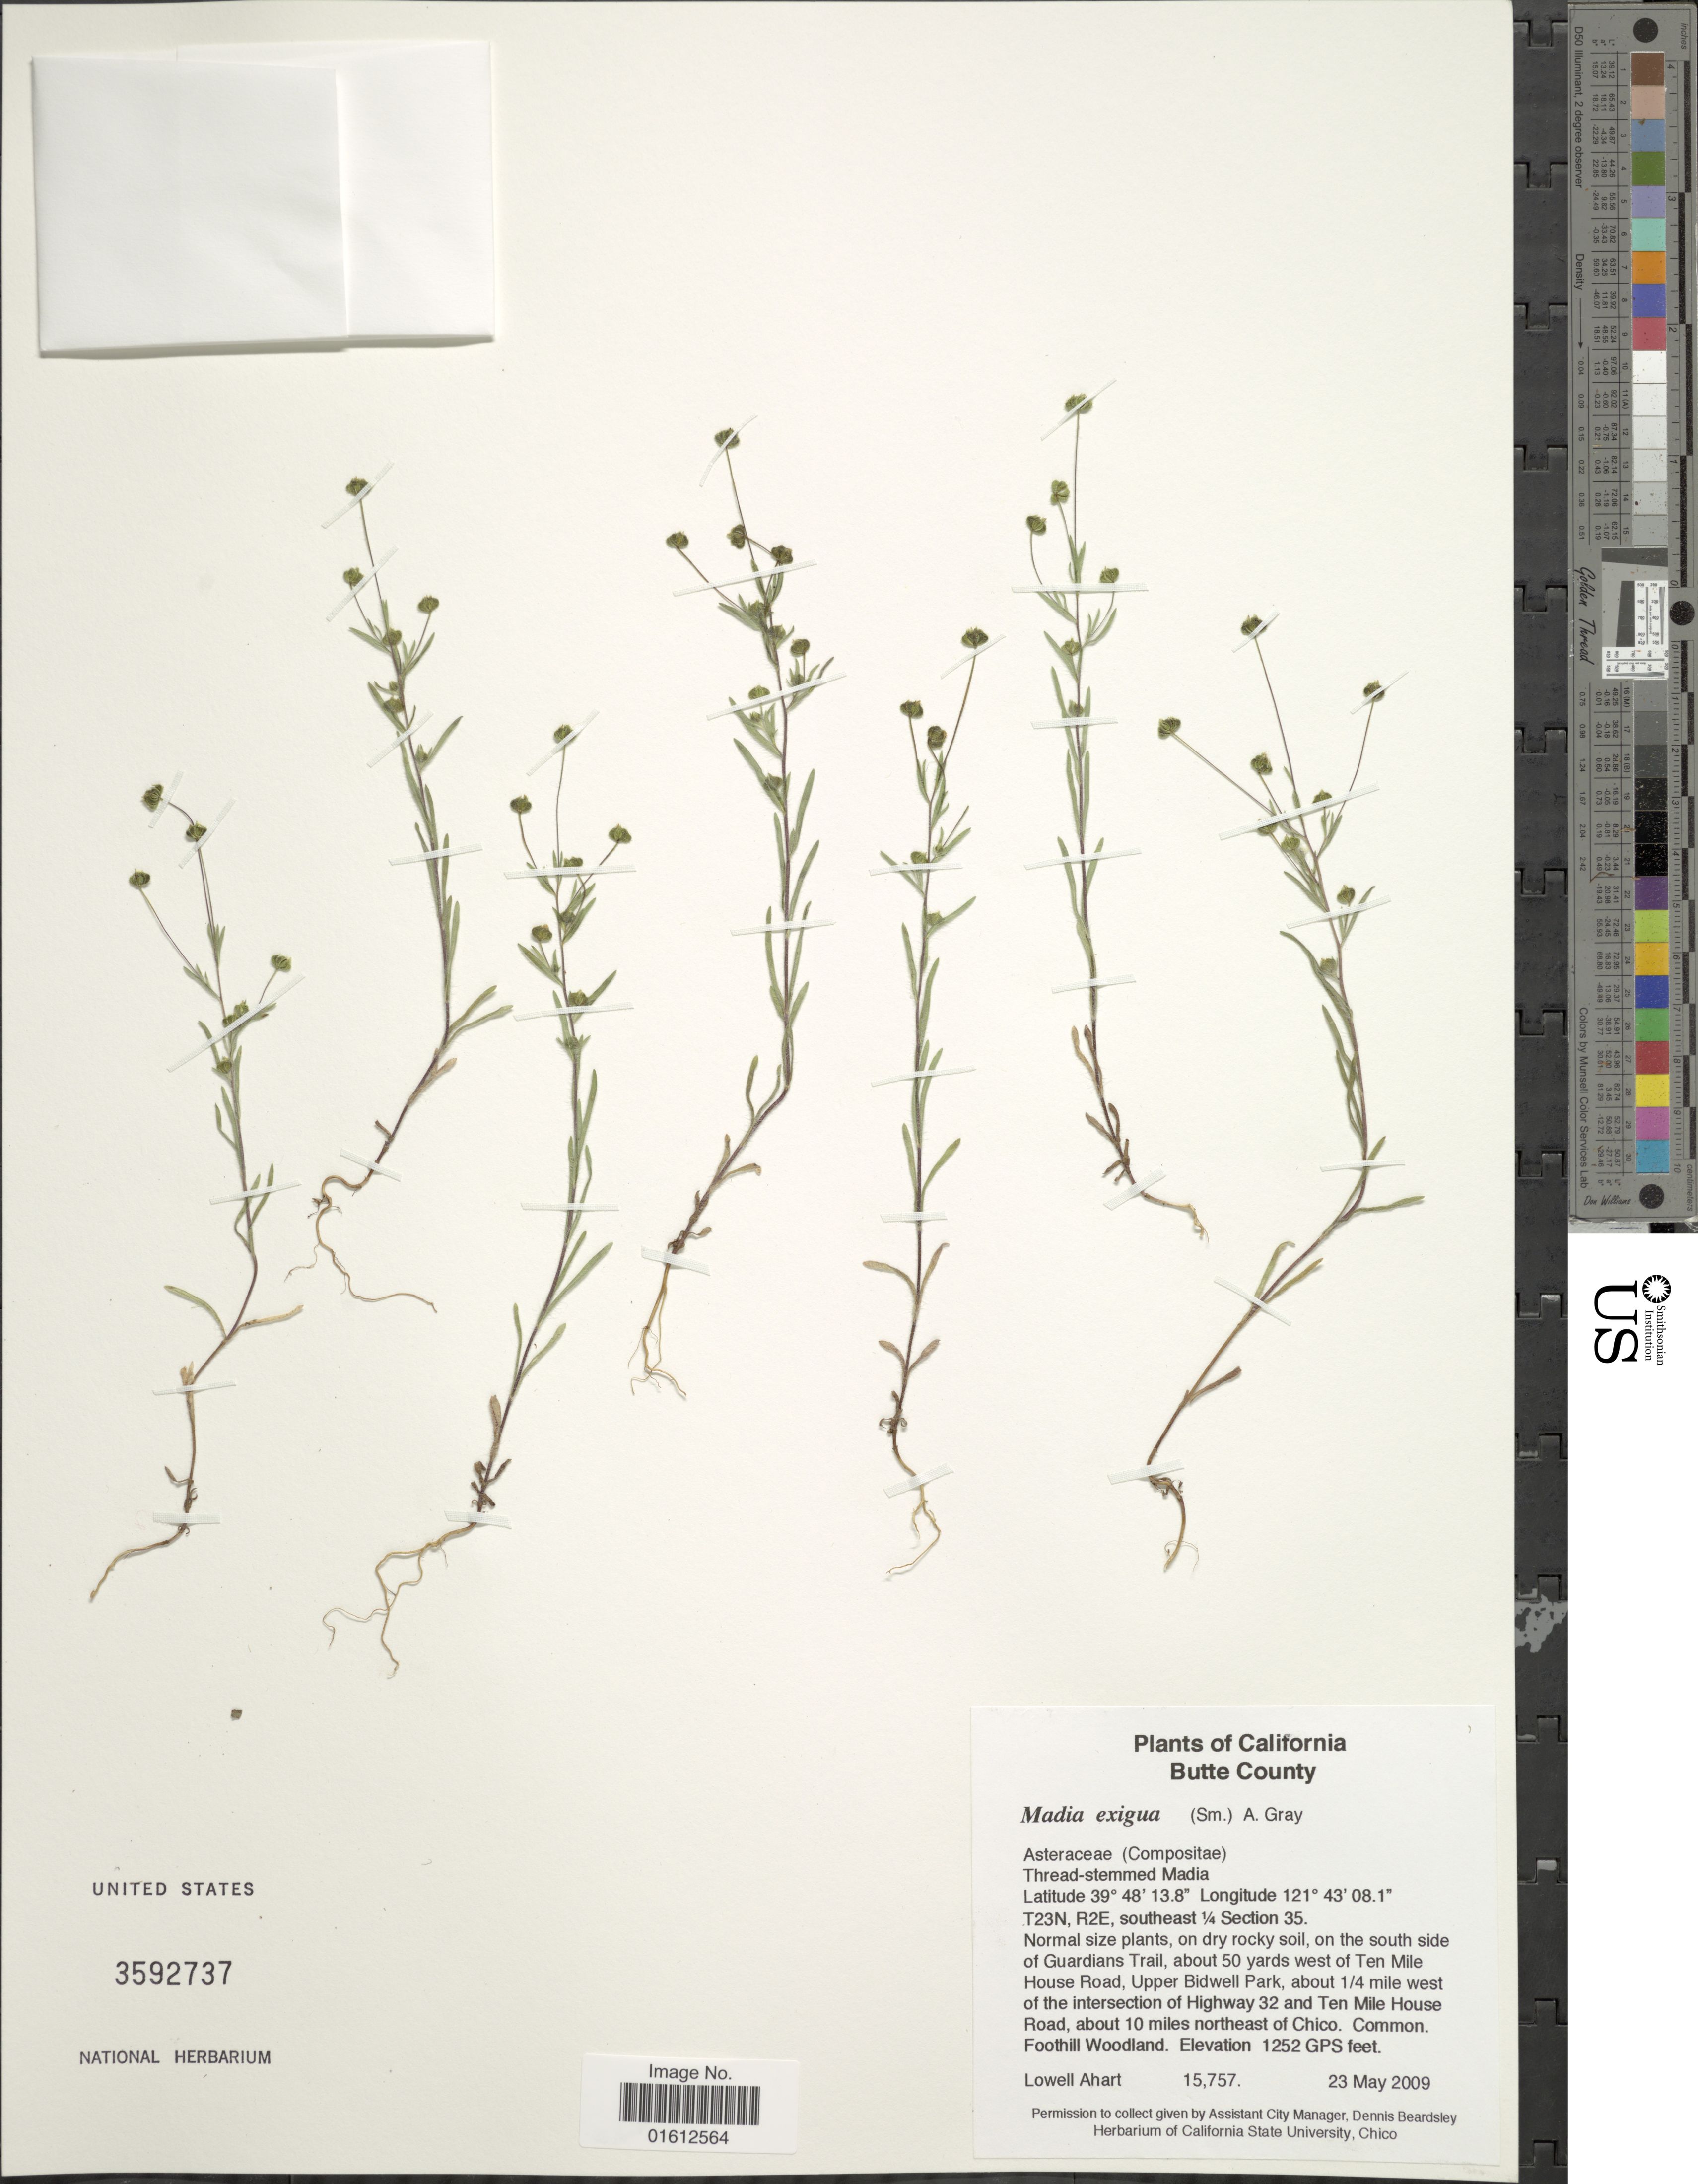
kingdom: Plantae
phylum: Tracheophyta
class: Magnoliopsida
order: Asterales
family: Asteraceae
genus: Madia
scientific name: Madia exigua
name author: (Sm.) A. Gray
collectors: L. Ahart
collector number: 15757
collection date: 2009-05-23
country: United States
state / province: California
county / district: Butte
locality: Butte County. T23N, R2E, southeast ¼ Section 35. On the south side of Guardians Trail, about 50 yards west of Ten Mile House Road, Upper Bidwell Park, about 1/4 mile west of the intersection of Highway 32 and Ten Mile House Road, about 10 miles northeast of Chico.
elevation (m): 382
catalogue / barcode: US 3592737